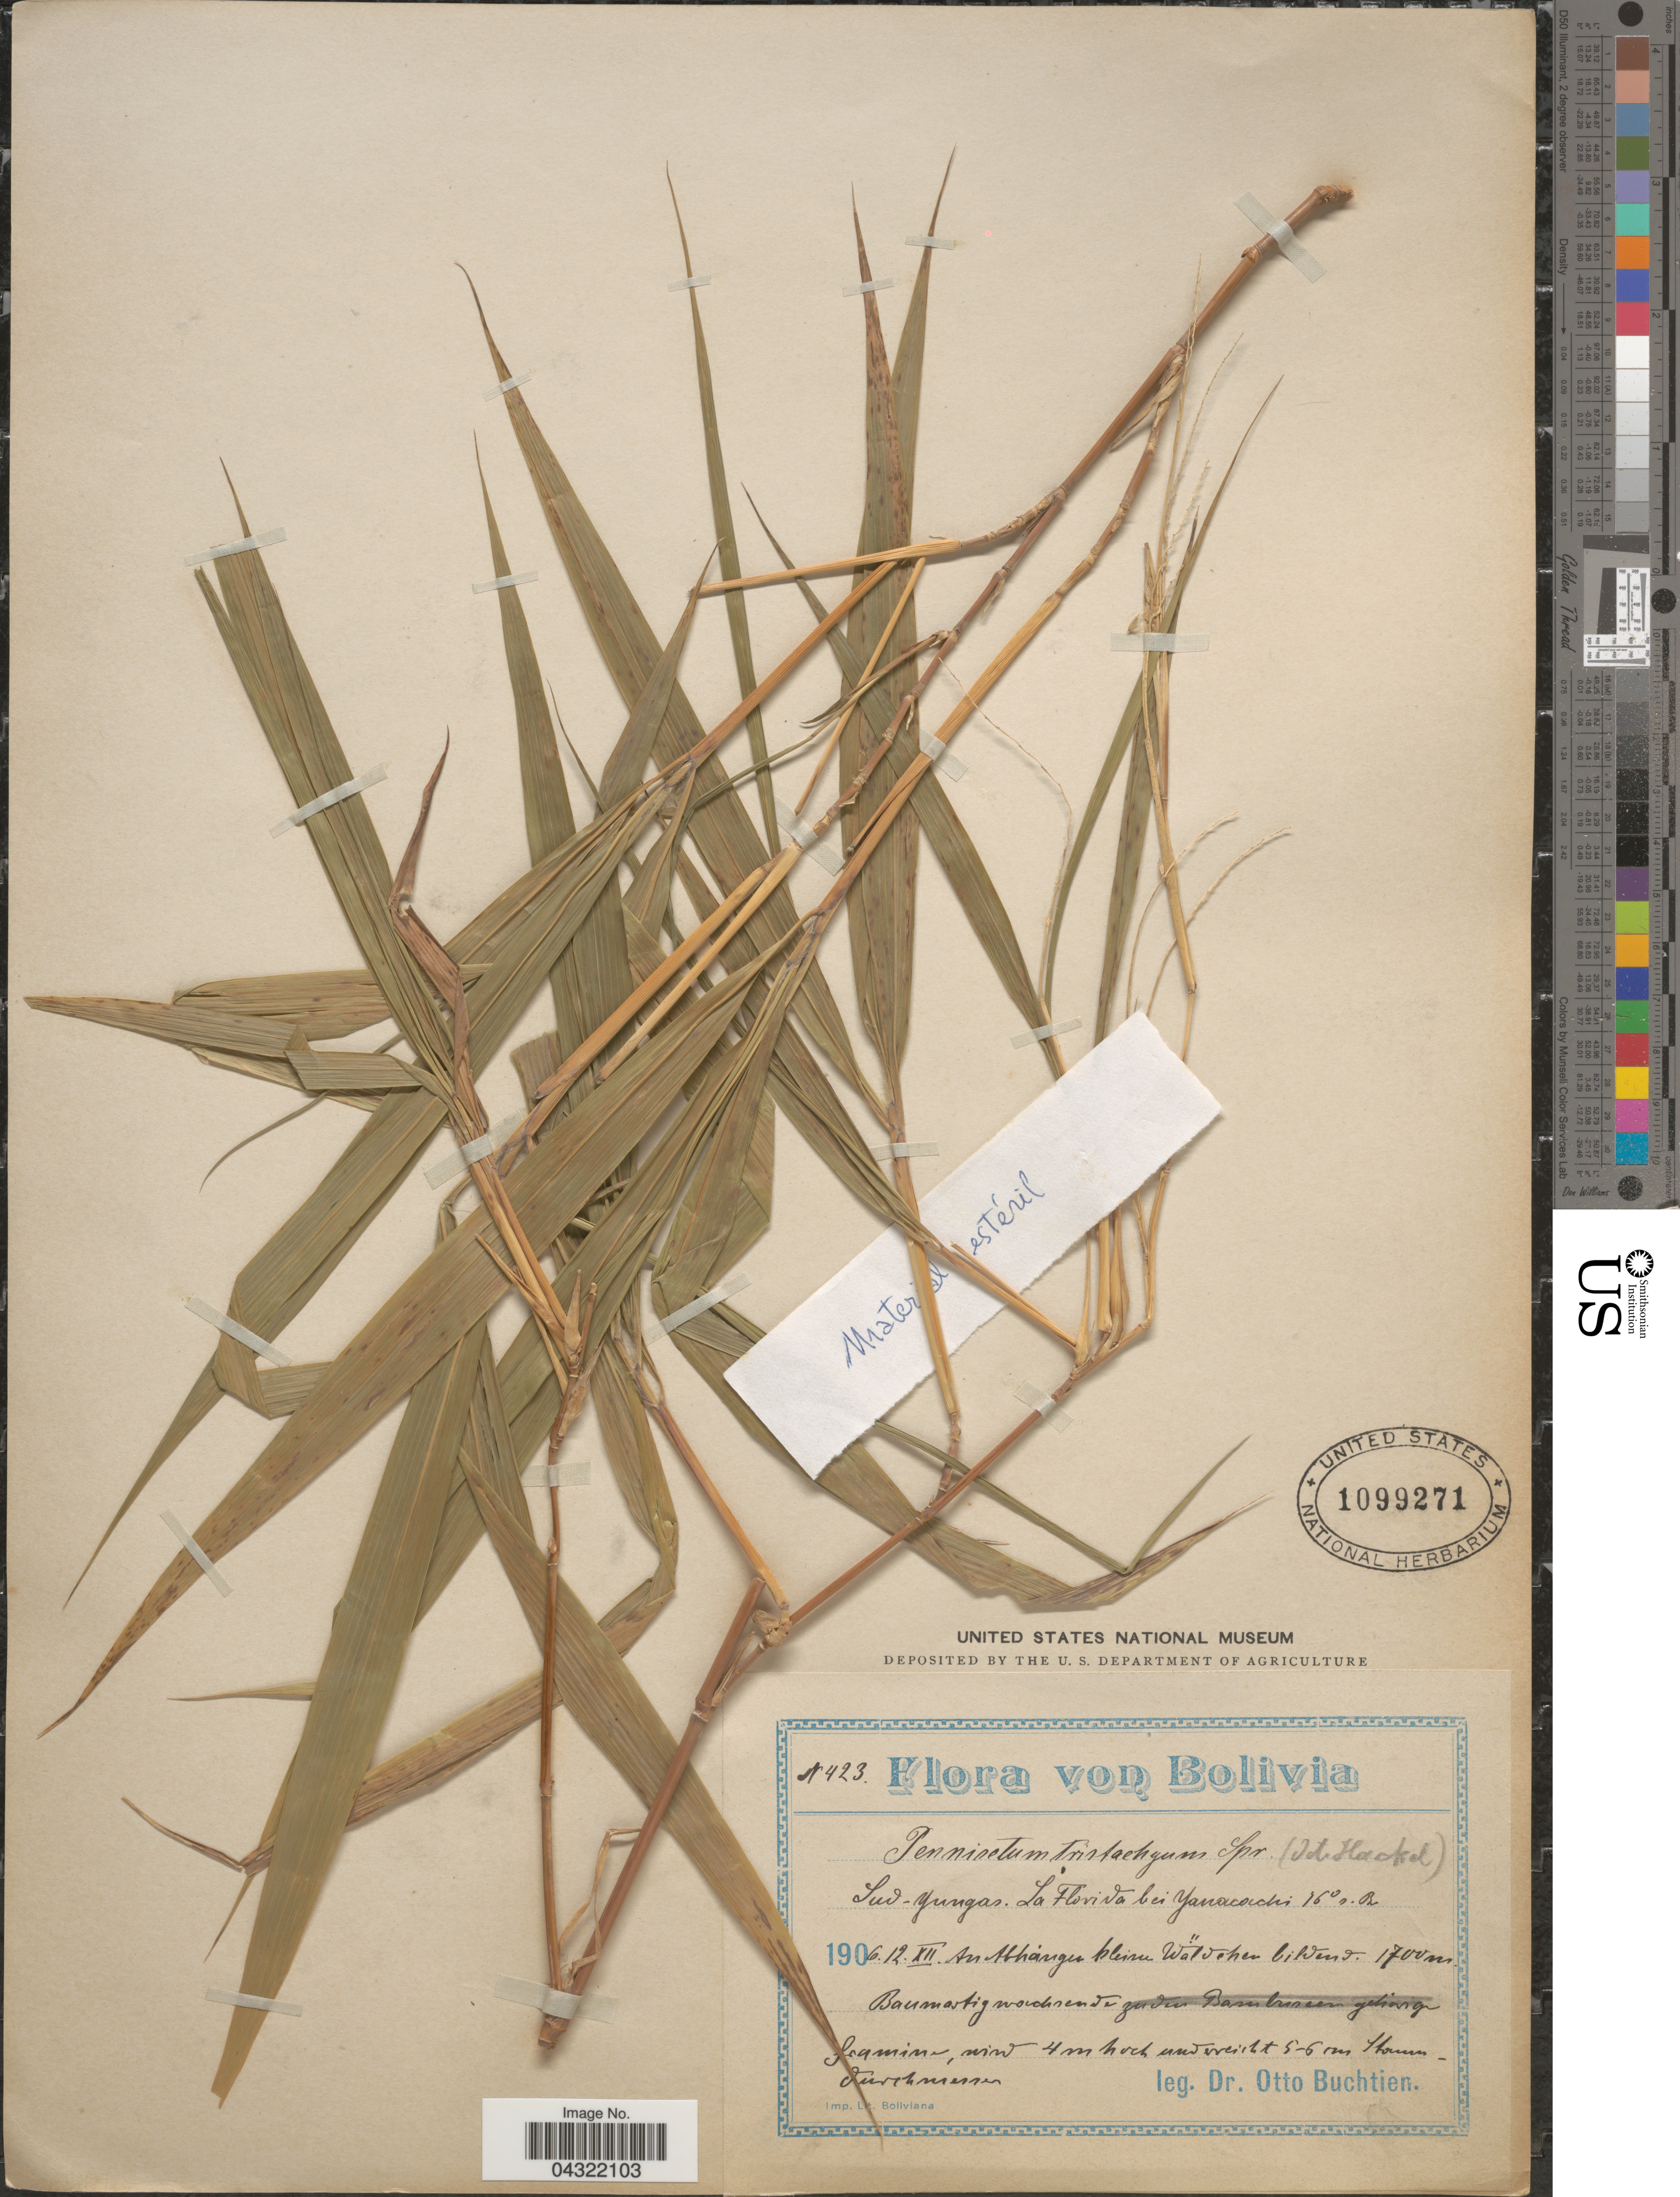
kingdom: Plantae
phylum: Tracheophyta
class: Liliopsida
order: Poales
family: Poaceae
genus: Cenchrus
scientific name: Cenchrus sp.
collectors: O. Buchtien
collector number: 423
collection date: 1906-12-12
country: Bolivia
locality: An Abhanges klein Wäldchen bildend.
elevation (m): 1700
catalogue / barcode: US 1099271